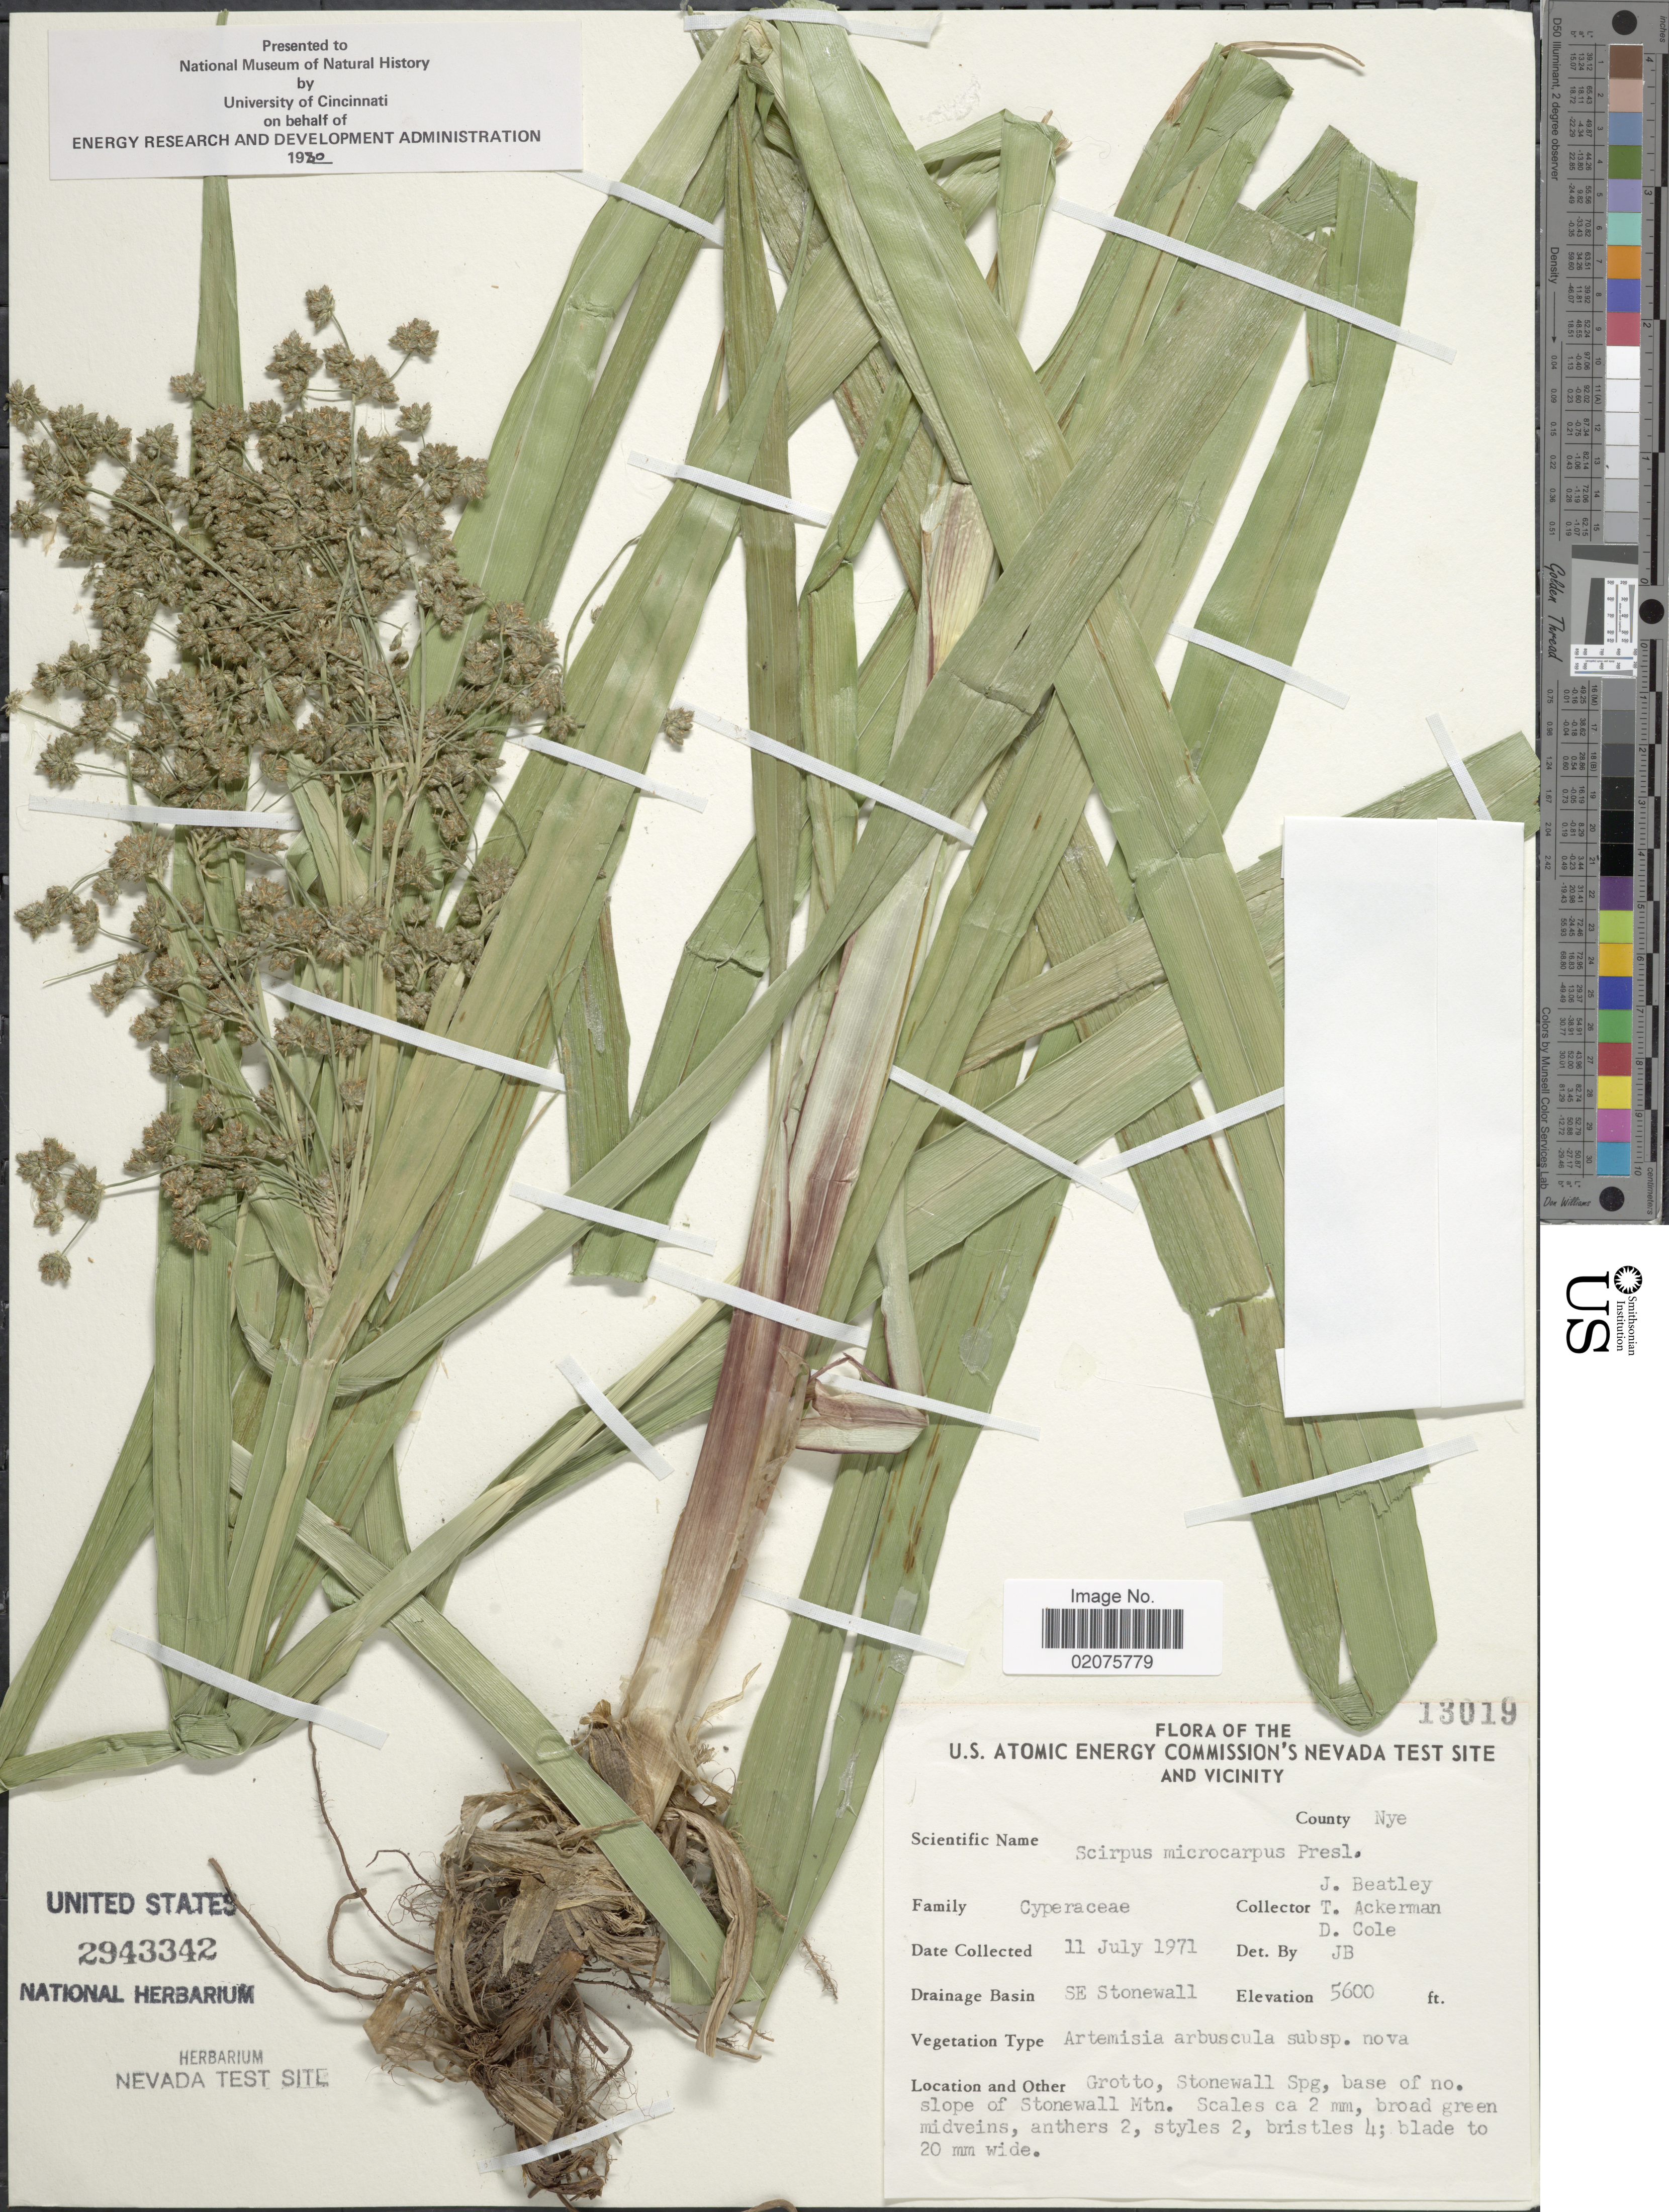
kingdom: Plantae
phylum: Tracheophyta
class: Liliopsida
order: Poales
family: Cyperaceae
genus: Scirpus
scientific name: Scirpus microcarpus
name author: J. Presl & C. Presl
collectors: J. C. Beatley, T. Ackerman & D. Cole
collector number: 13019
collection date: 1971-07-11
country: United States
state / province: Nevada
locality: U.S. Atomic Energy Commission's Nevada Test Site and vicinity. County: Nye. Grotto, Stonewall Spg, base of no. slope of Stonewall Mtn.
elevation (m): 1707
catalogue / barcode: US 2943342